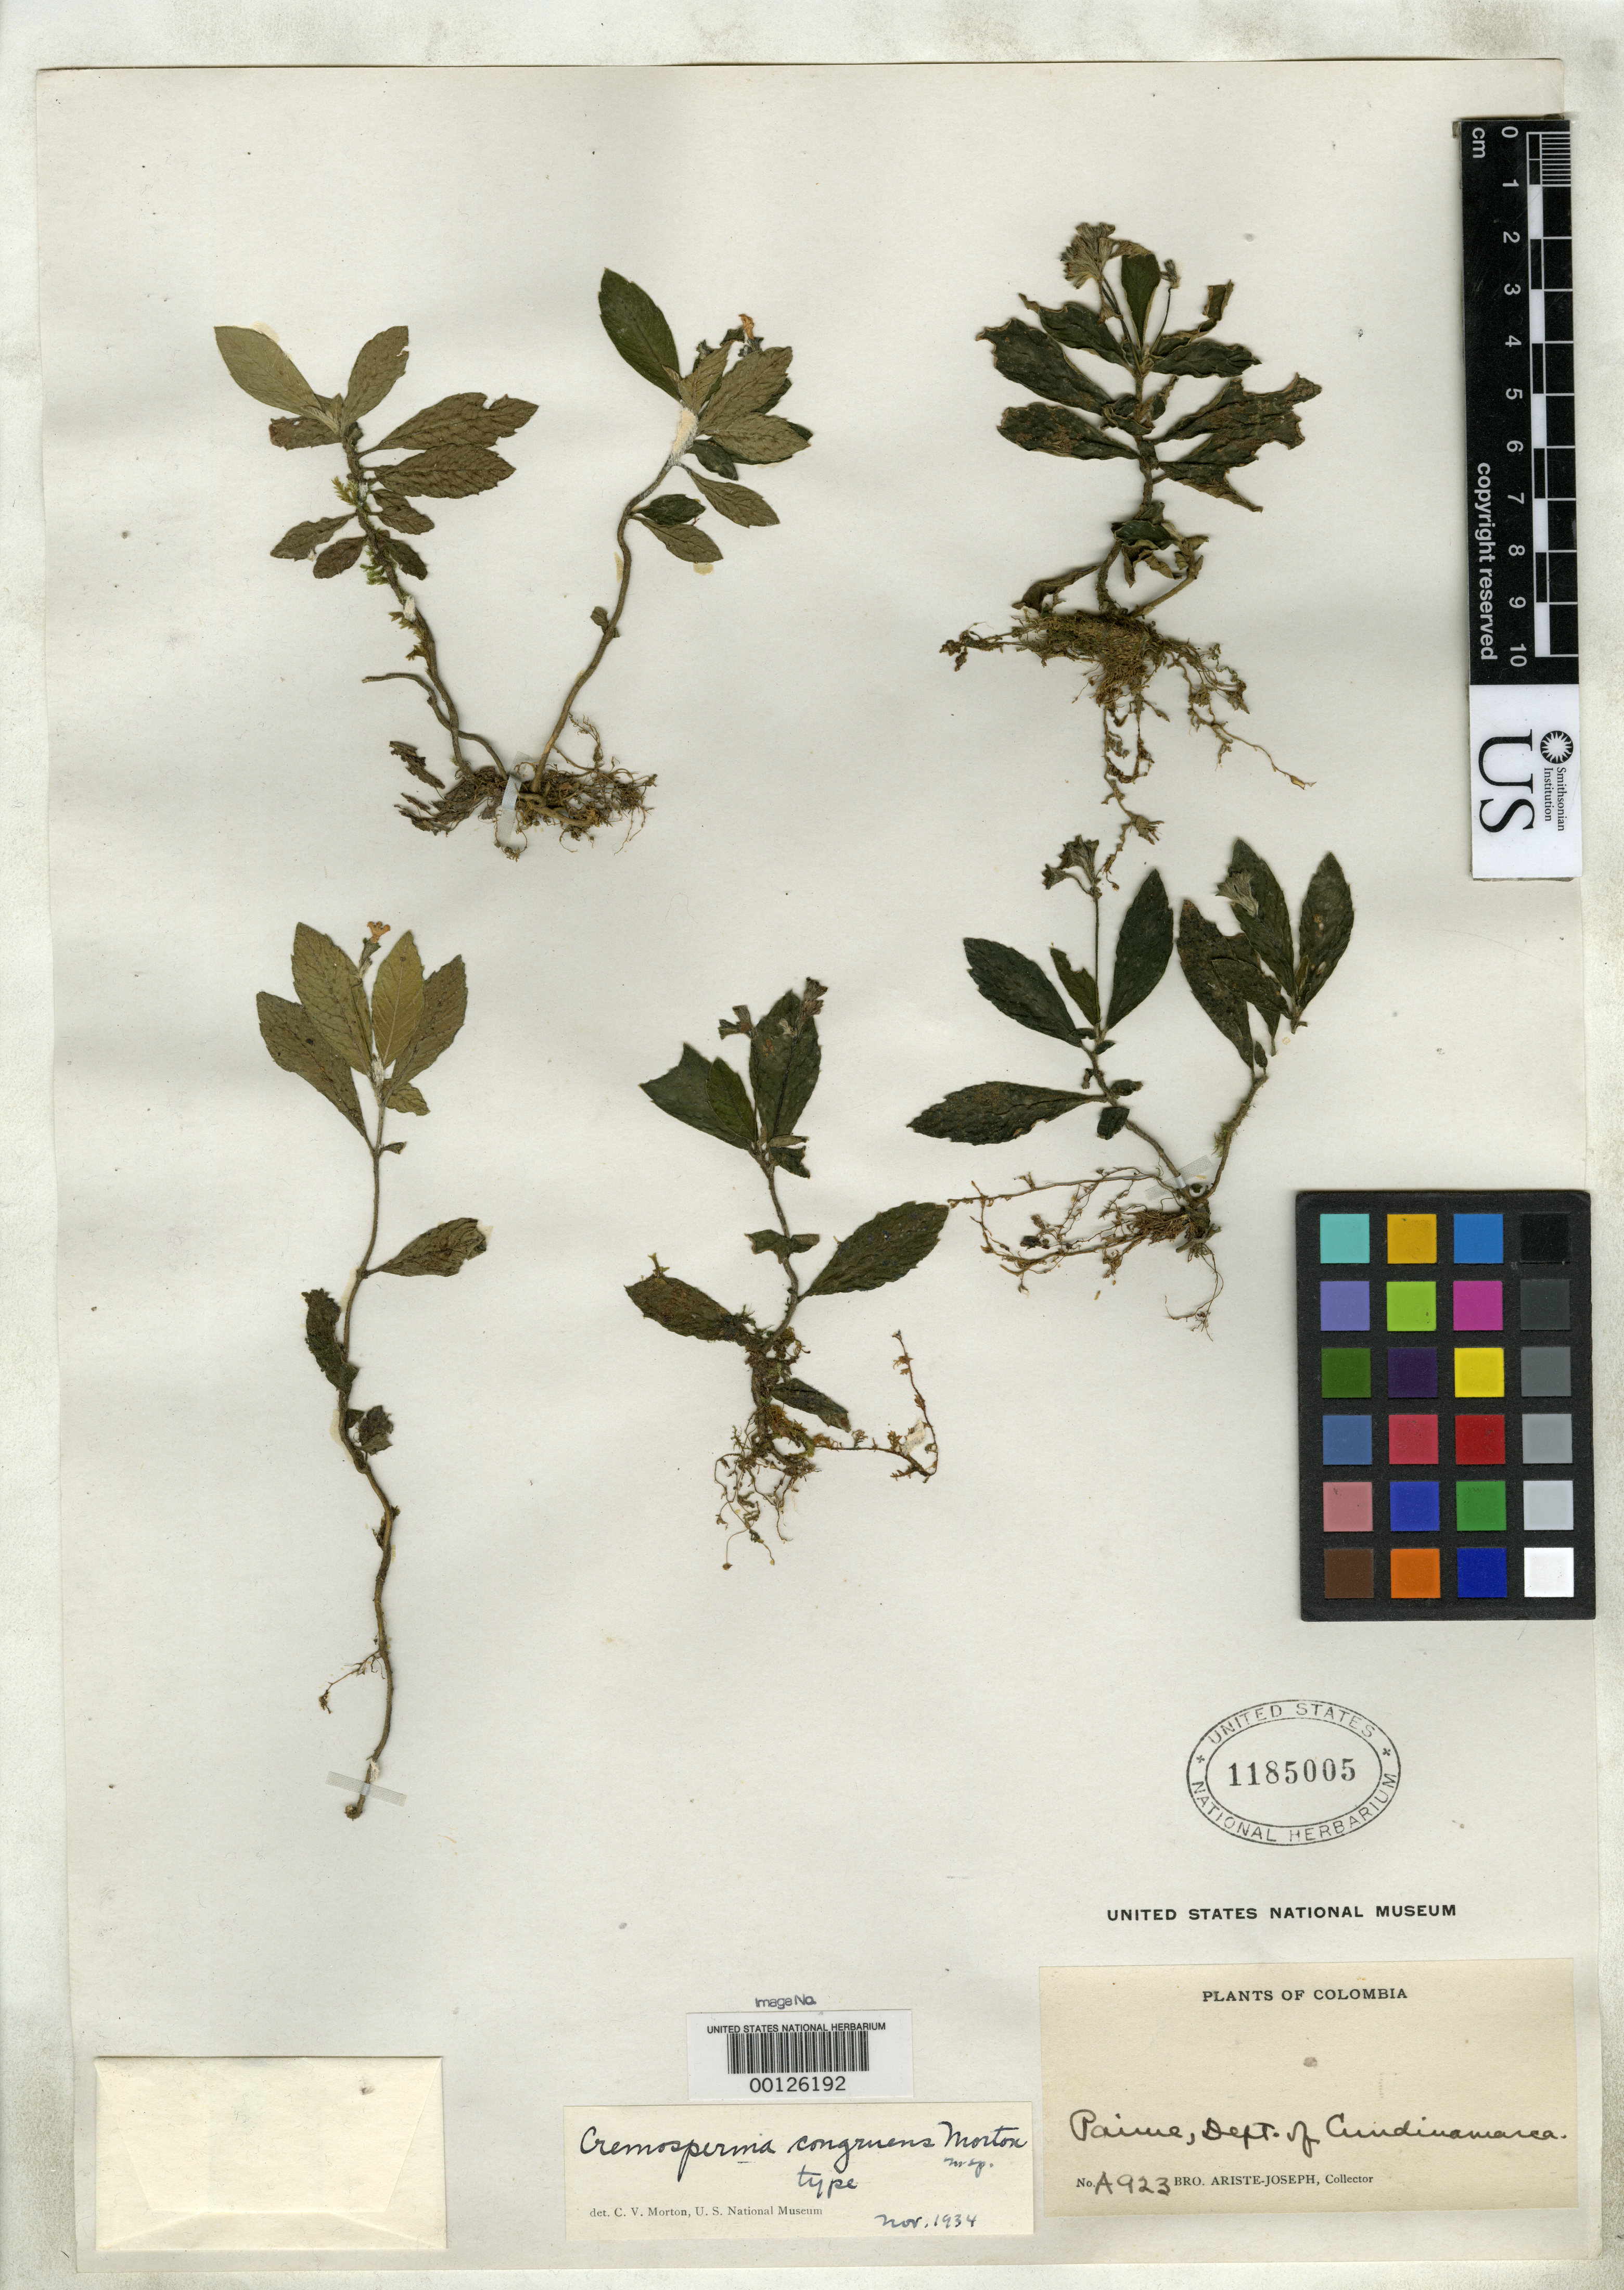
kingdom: Plantae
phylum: Tracheophyta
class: Magnoliopsida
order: Lamiales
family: Gesneriaceae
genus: Cremosperma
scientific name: Cremosperma congruens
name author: C.V. Morton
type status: Holotype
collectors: Bro. Ariste-Joseph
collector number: A 923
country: Colombia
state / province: Cundinamarca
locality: Paime.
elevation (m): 1000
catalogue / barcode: US 1185005